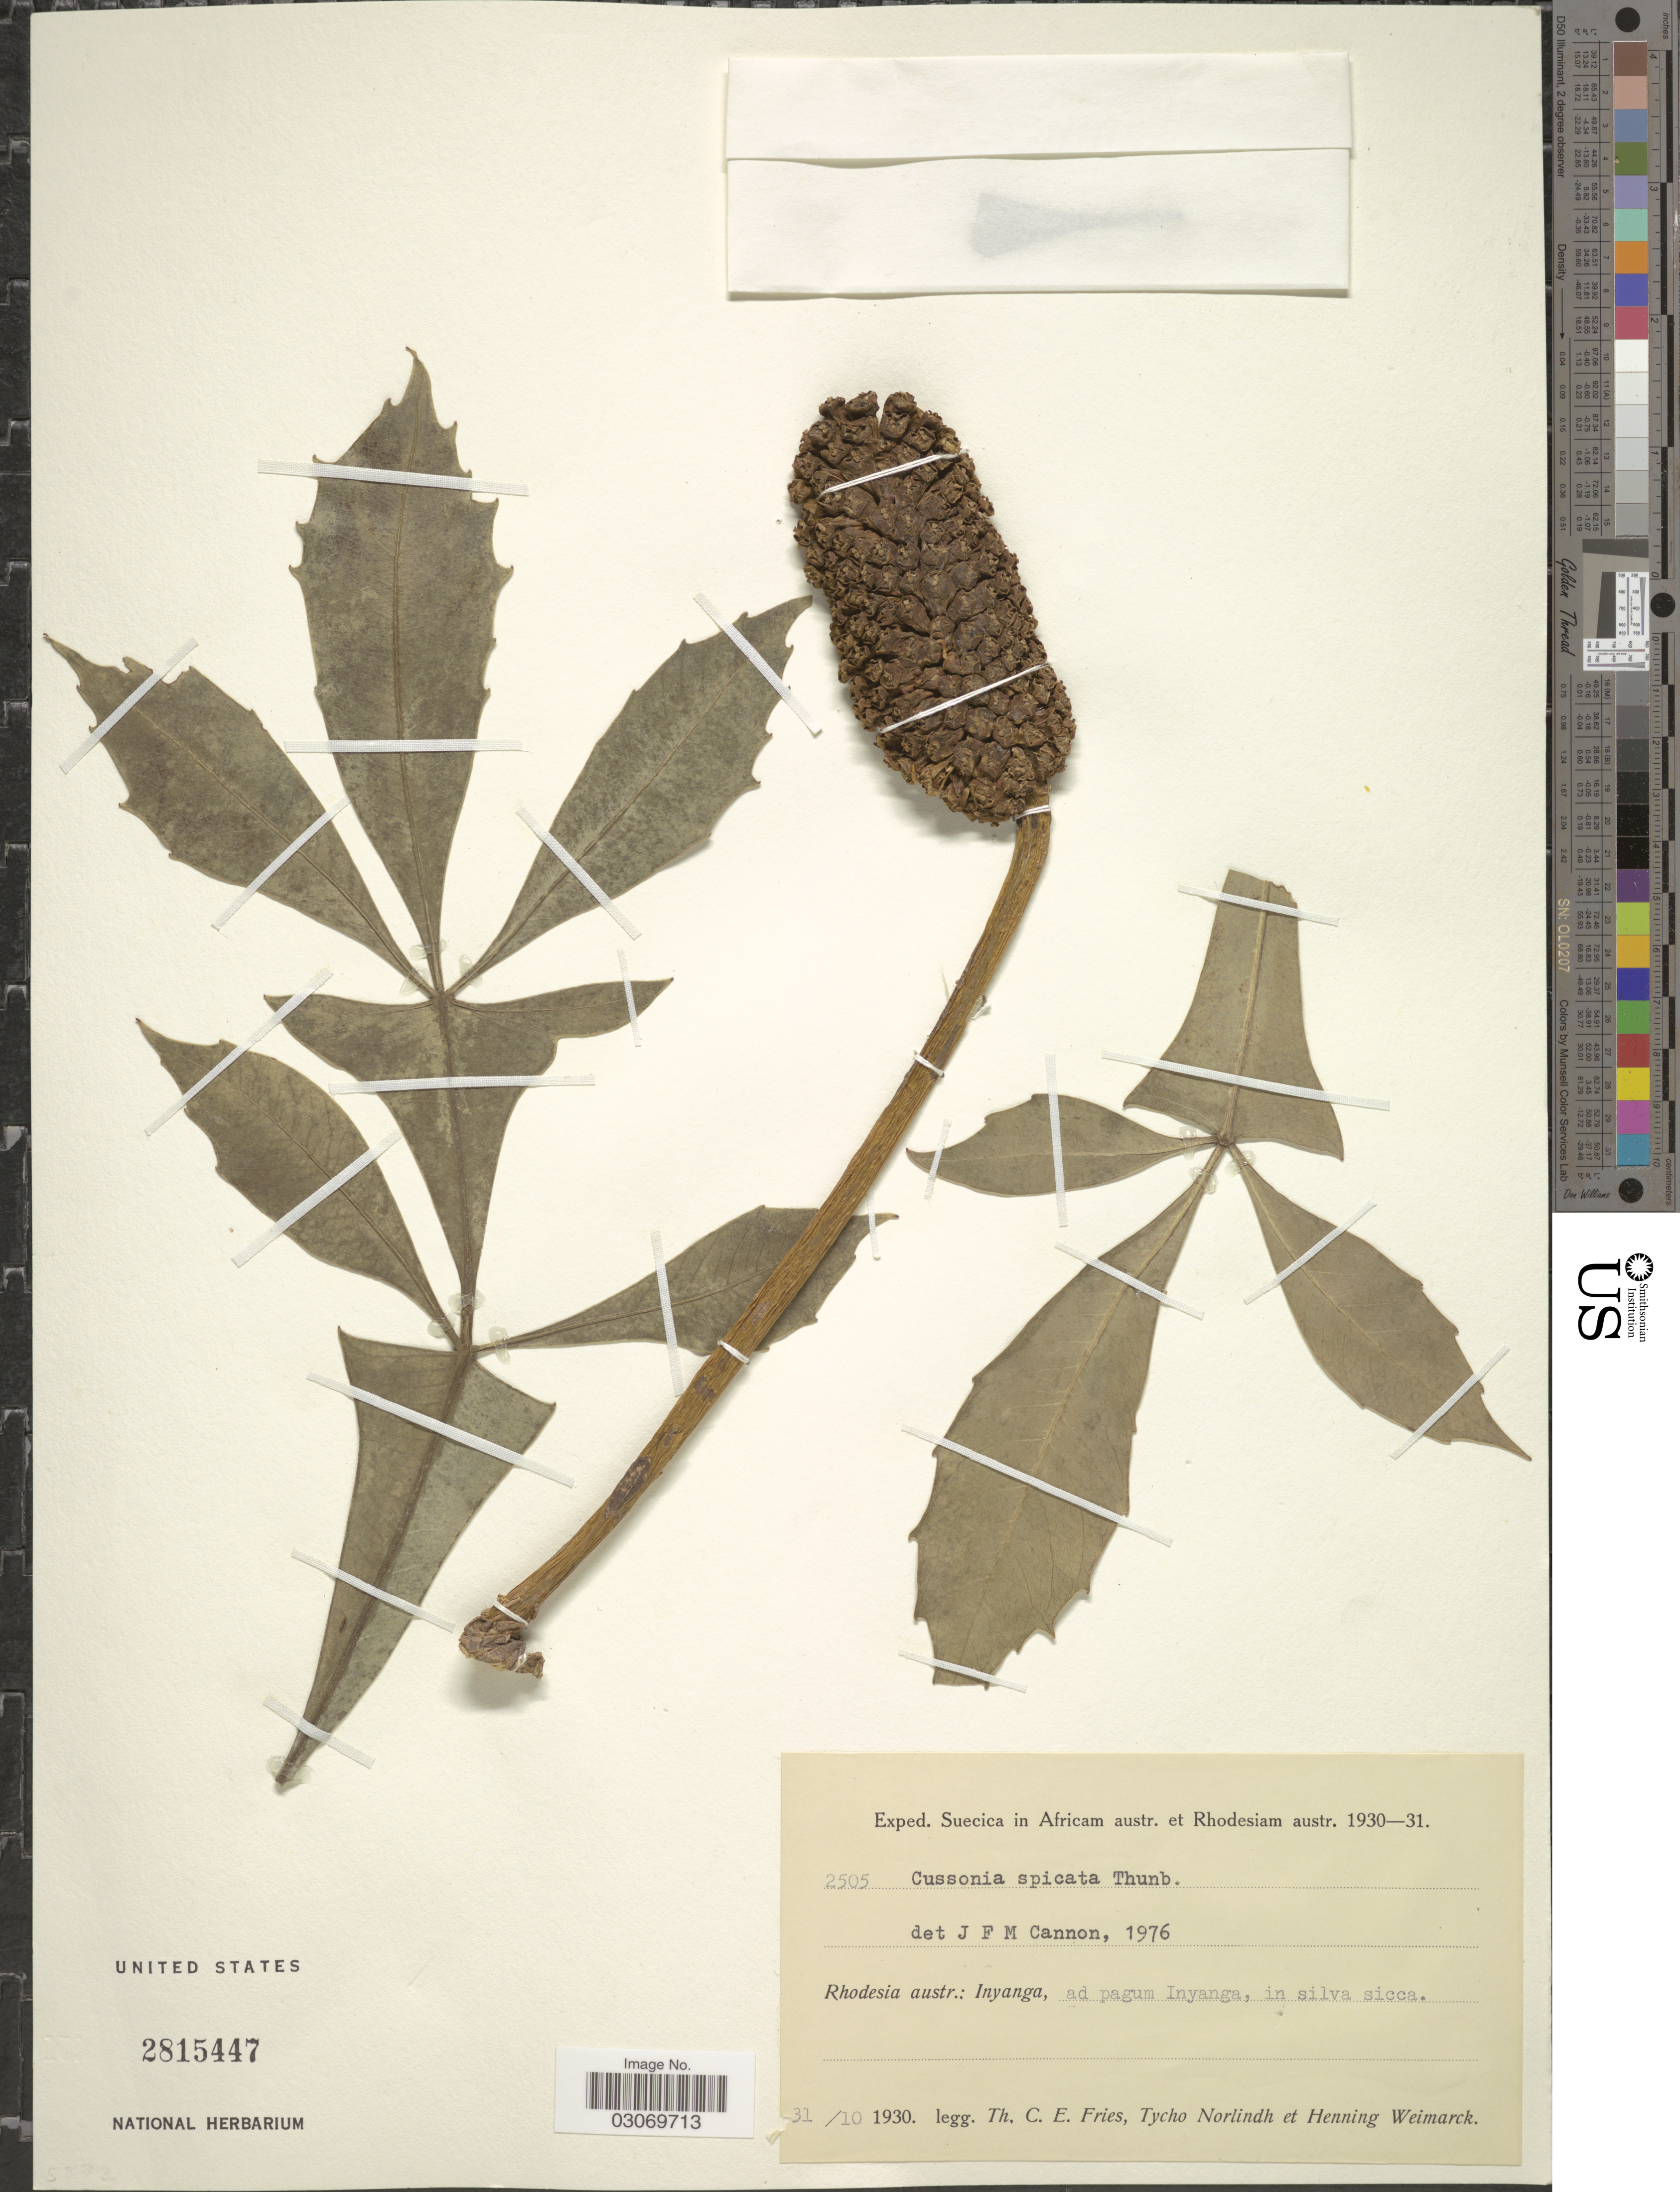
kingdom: Plantae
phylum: Tracheophyta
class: Magnoliopsida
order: Apiales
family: Araliaceae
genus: Cussonia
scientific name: Cussonia spicata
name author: Thunb.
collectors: T. C. E. Fries, N. T. Norlindh & H. Weimarck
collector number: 2505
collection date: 1930-10-31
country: Zimbabwe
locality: Rhodesia austr.: Inyanga, ad pagum Inyanga., in silva sicca.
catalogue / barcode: US 2815447